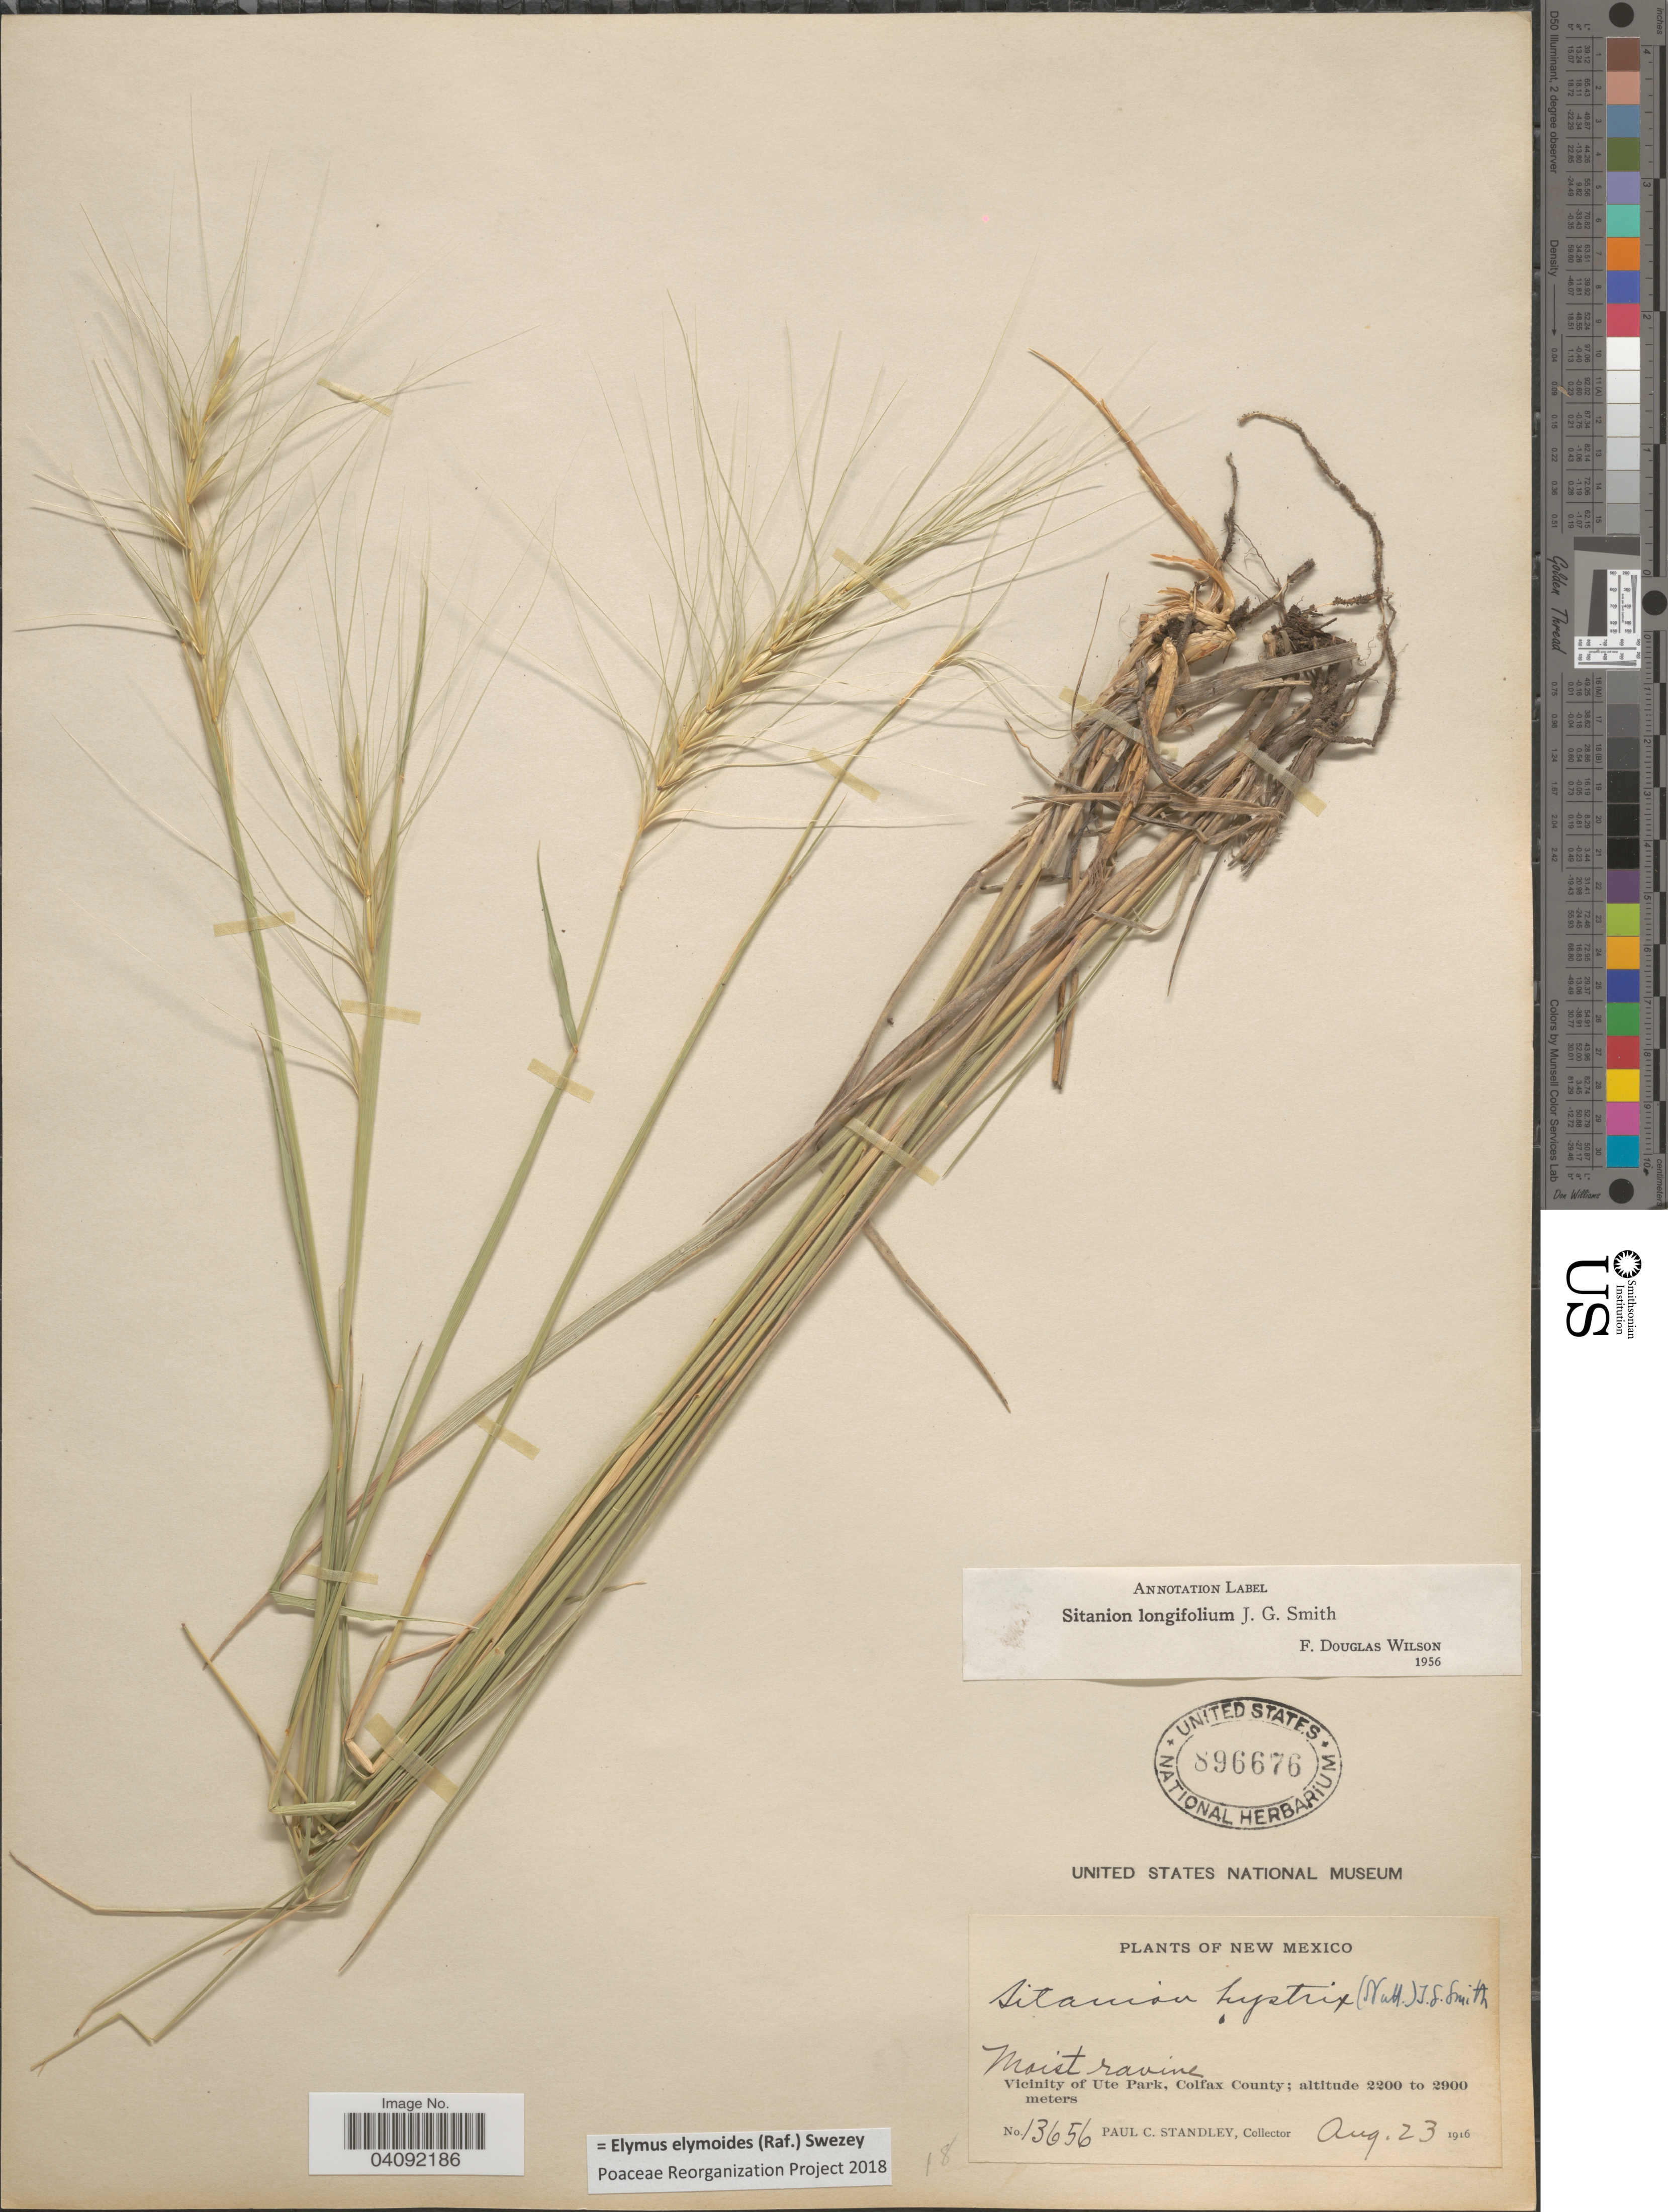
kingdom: Plantae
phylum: Tracheophyta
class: Liliopsida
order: Poales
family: Poaceae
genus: Elymus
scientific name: Elymus elymoides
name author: (Raf.) Swezey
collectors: P. C. Standley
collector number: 13656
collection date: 1916-08-23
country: United States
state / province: New Mexico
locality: Vicinity of Ute Park, Colfax County.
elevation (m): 2200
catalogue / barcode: US 896676